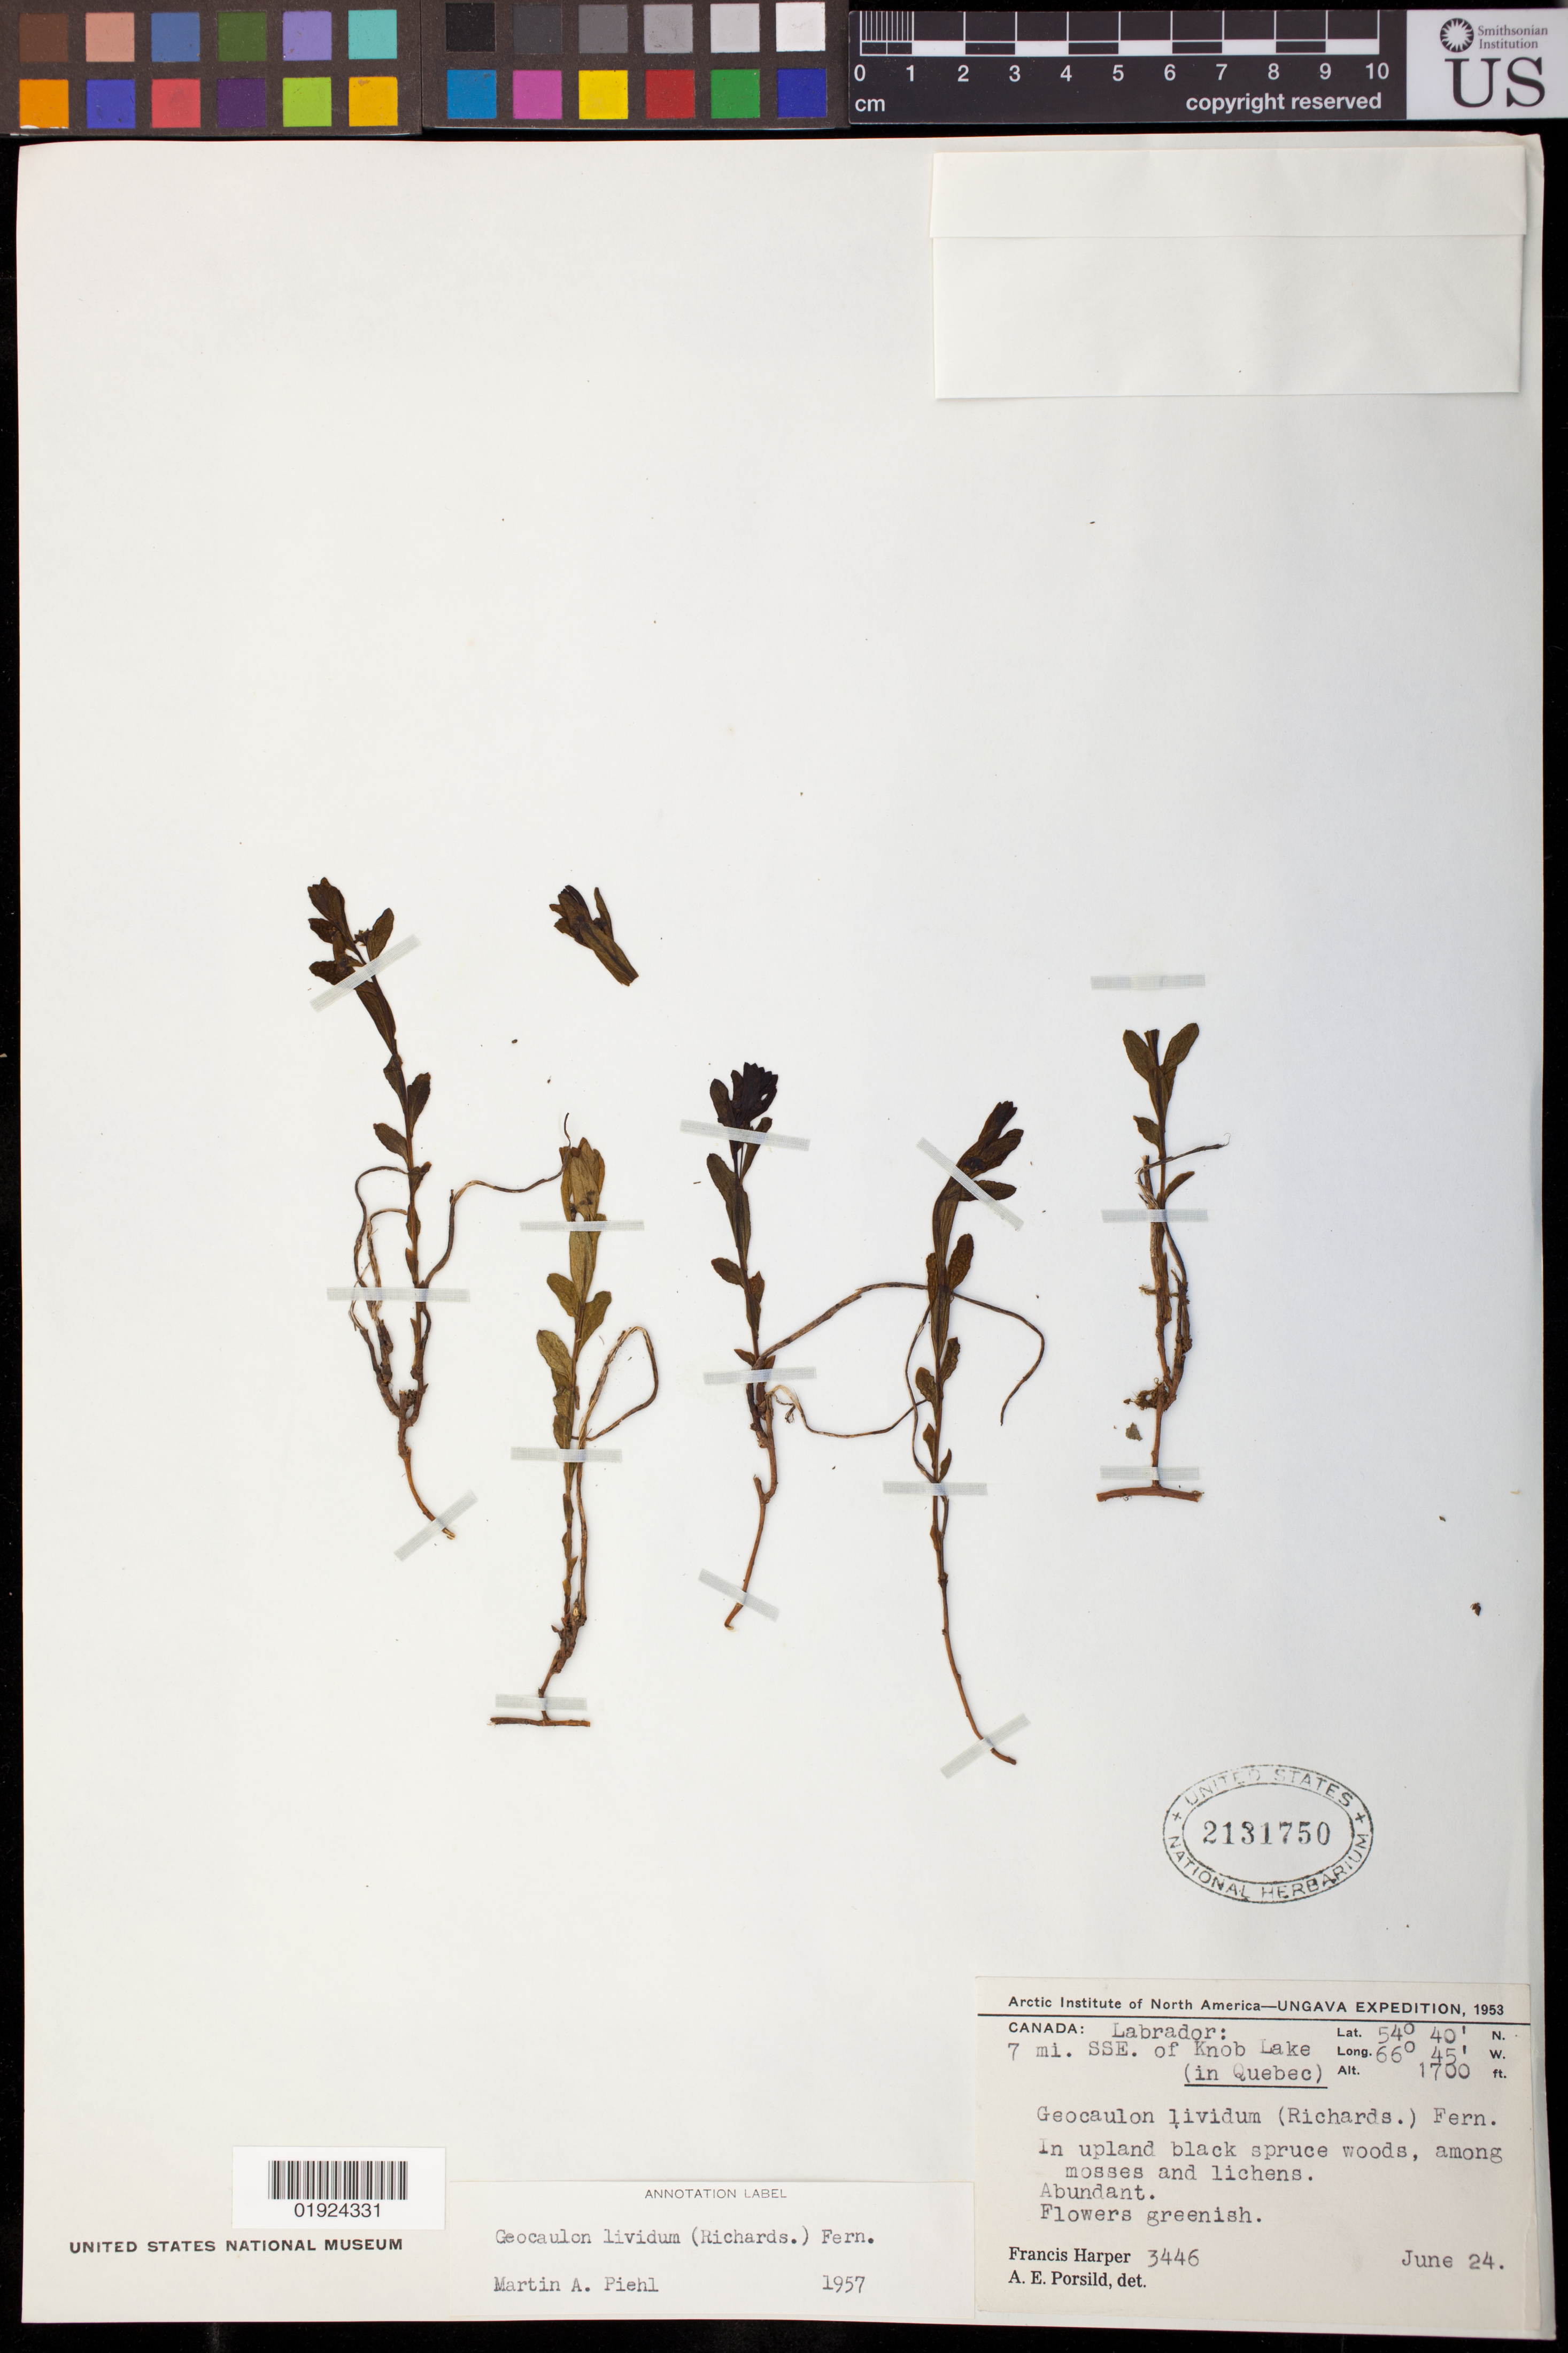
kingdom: Plantae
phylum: Tracheophyta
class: Magnoliopsida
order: Santalales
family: Comandraceae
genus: Geocaulon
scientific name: Geocaulon lividum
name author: (Richardson) Fernald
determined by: Piehl, M. A.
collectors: F. Harper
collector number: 3446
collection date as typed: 05 Jun 1953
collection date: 1953-06-24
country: Canada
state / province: Quebec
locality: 7 mi. SSE of Knob Lake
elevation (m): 1700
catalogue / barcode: US 2131750